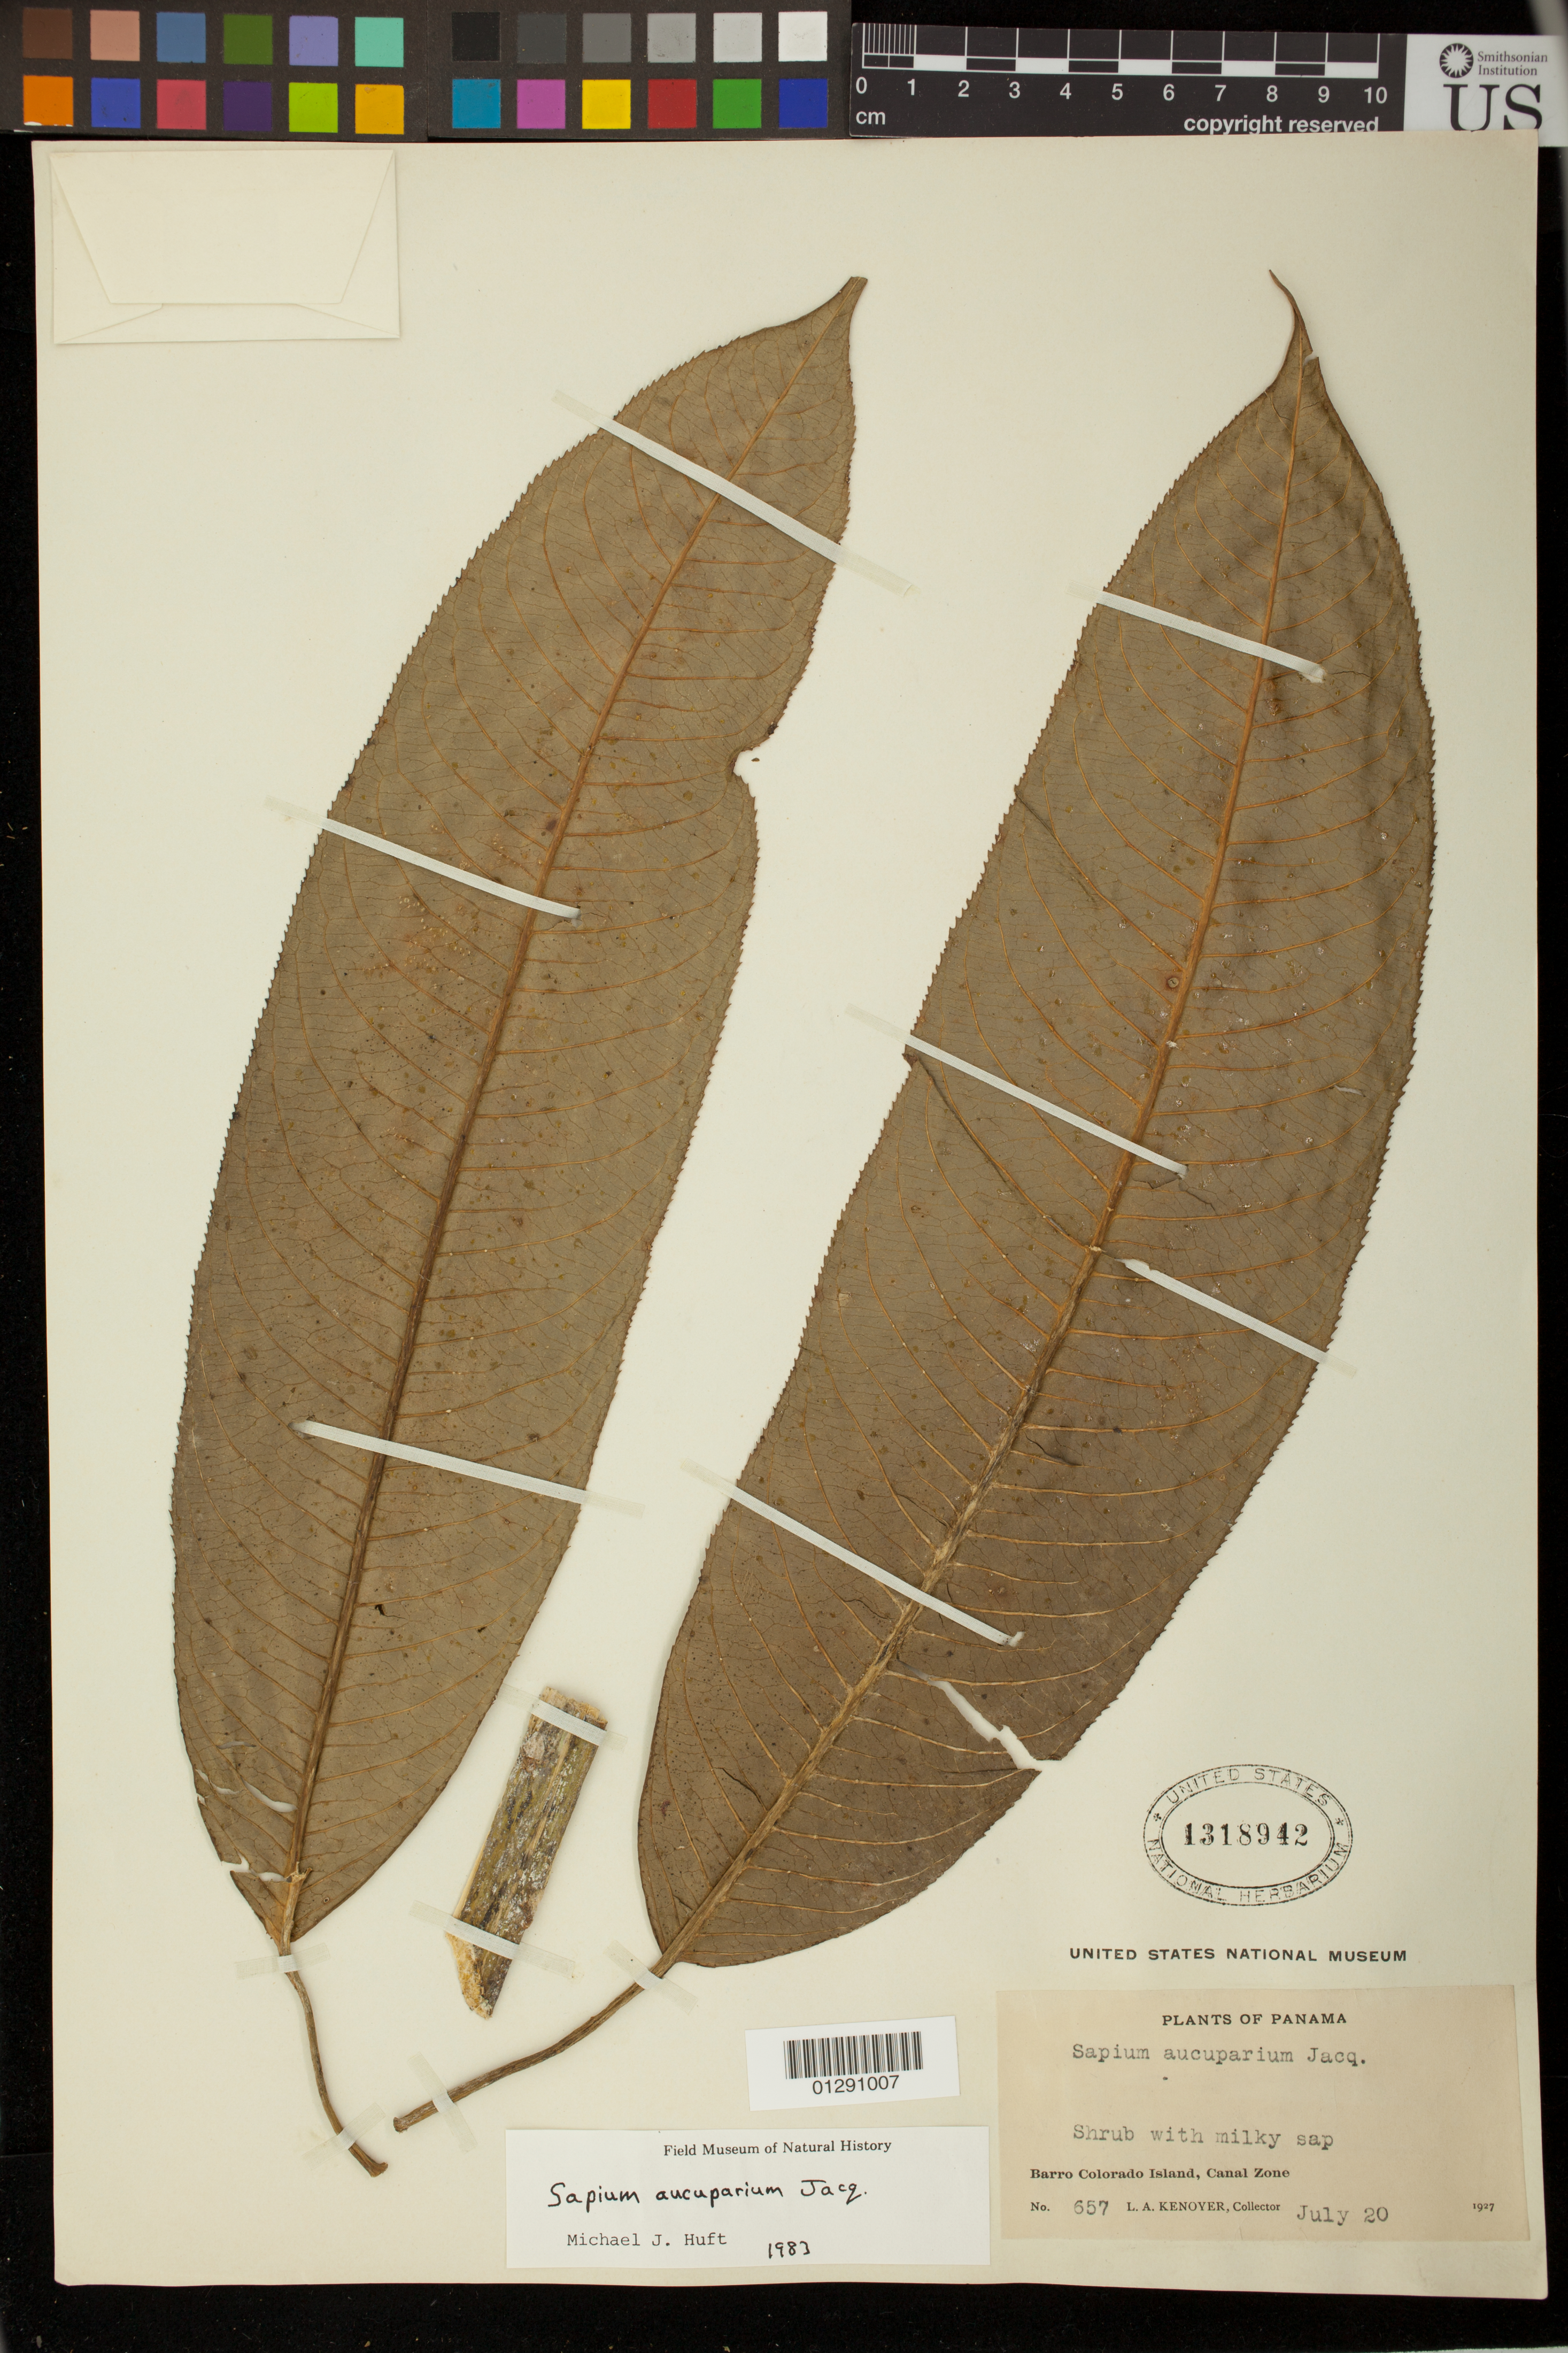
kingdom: Plantae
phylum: Tracheophyta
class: Magnoliopsida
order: Malpighiales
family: Euphorbiaceae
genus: Sapium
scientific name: Sapium aucuparium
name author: Jacq.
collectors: L. A. Kenoyer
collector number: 657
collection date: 1927-07-20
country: Panama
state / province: Panamá Oeste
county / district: Canal Zone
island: Barro Colorado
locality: Barro Colorado Island, Canal Zone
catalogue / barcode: US 1318942